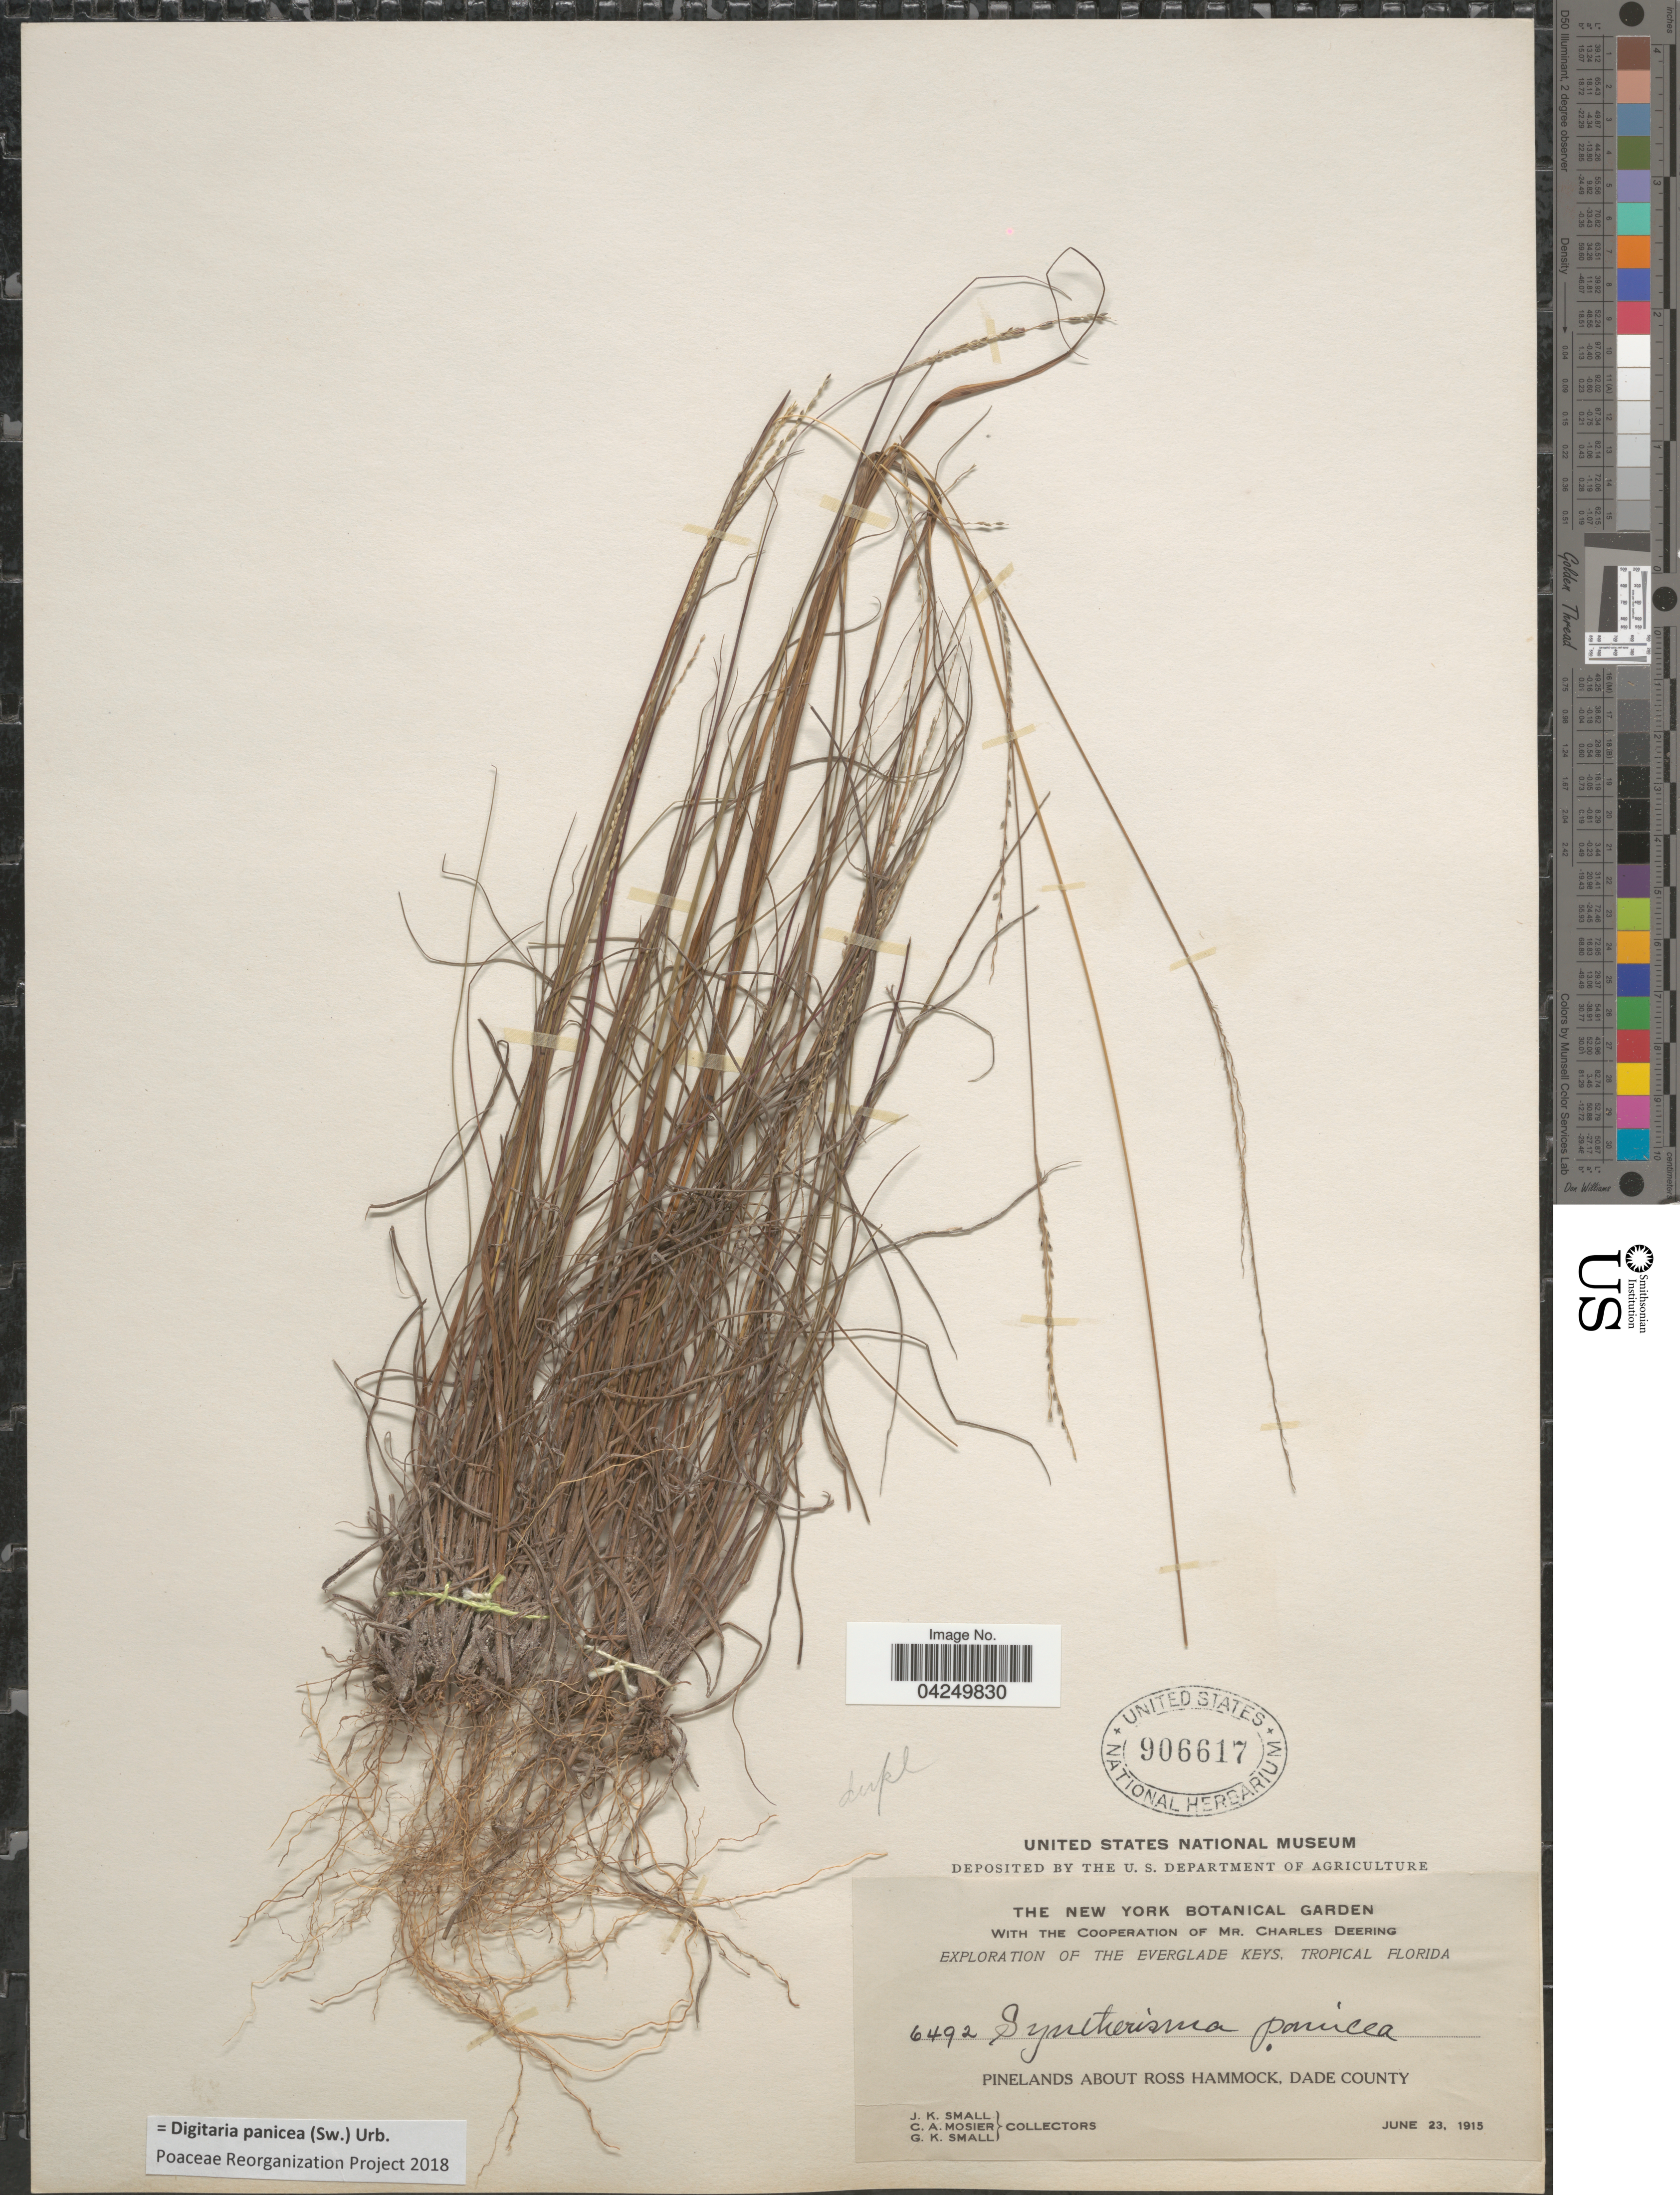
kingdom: Plantae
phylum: Tracheophyta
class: Liliopsida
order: Poales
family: Poaceae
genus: Digitaria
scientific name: Digitaria panicea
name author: (Sw.) Urb.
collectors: J. K. Small, C. A. Mosier & G. K. Small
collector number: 6492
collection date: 1915-06-23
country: United States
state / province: Florida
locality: Exploration of the Everglades Keys, Tropical Florida. Pinelands about Ross Hammock, Dade County.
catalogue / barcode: US 906617